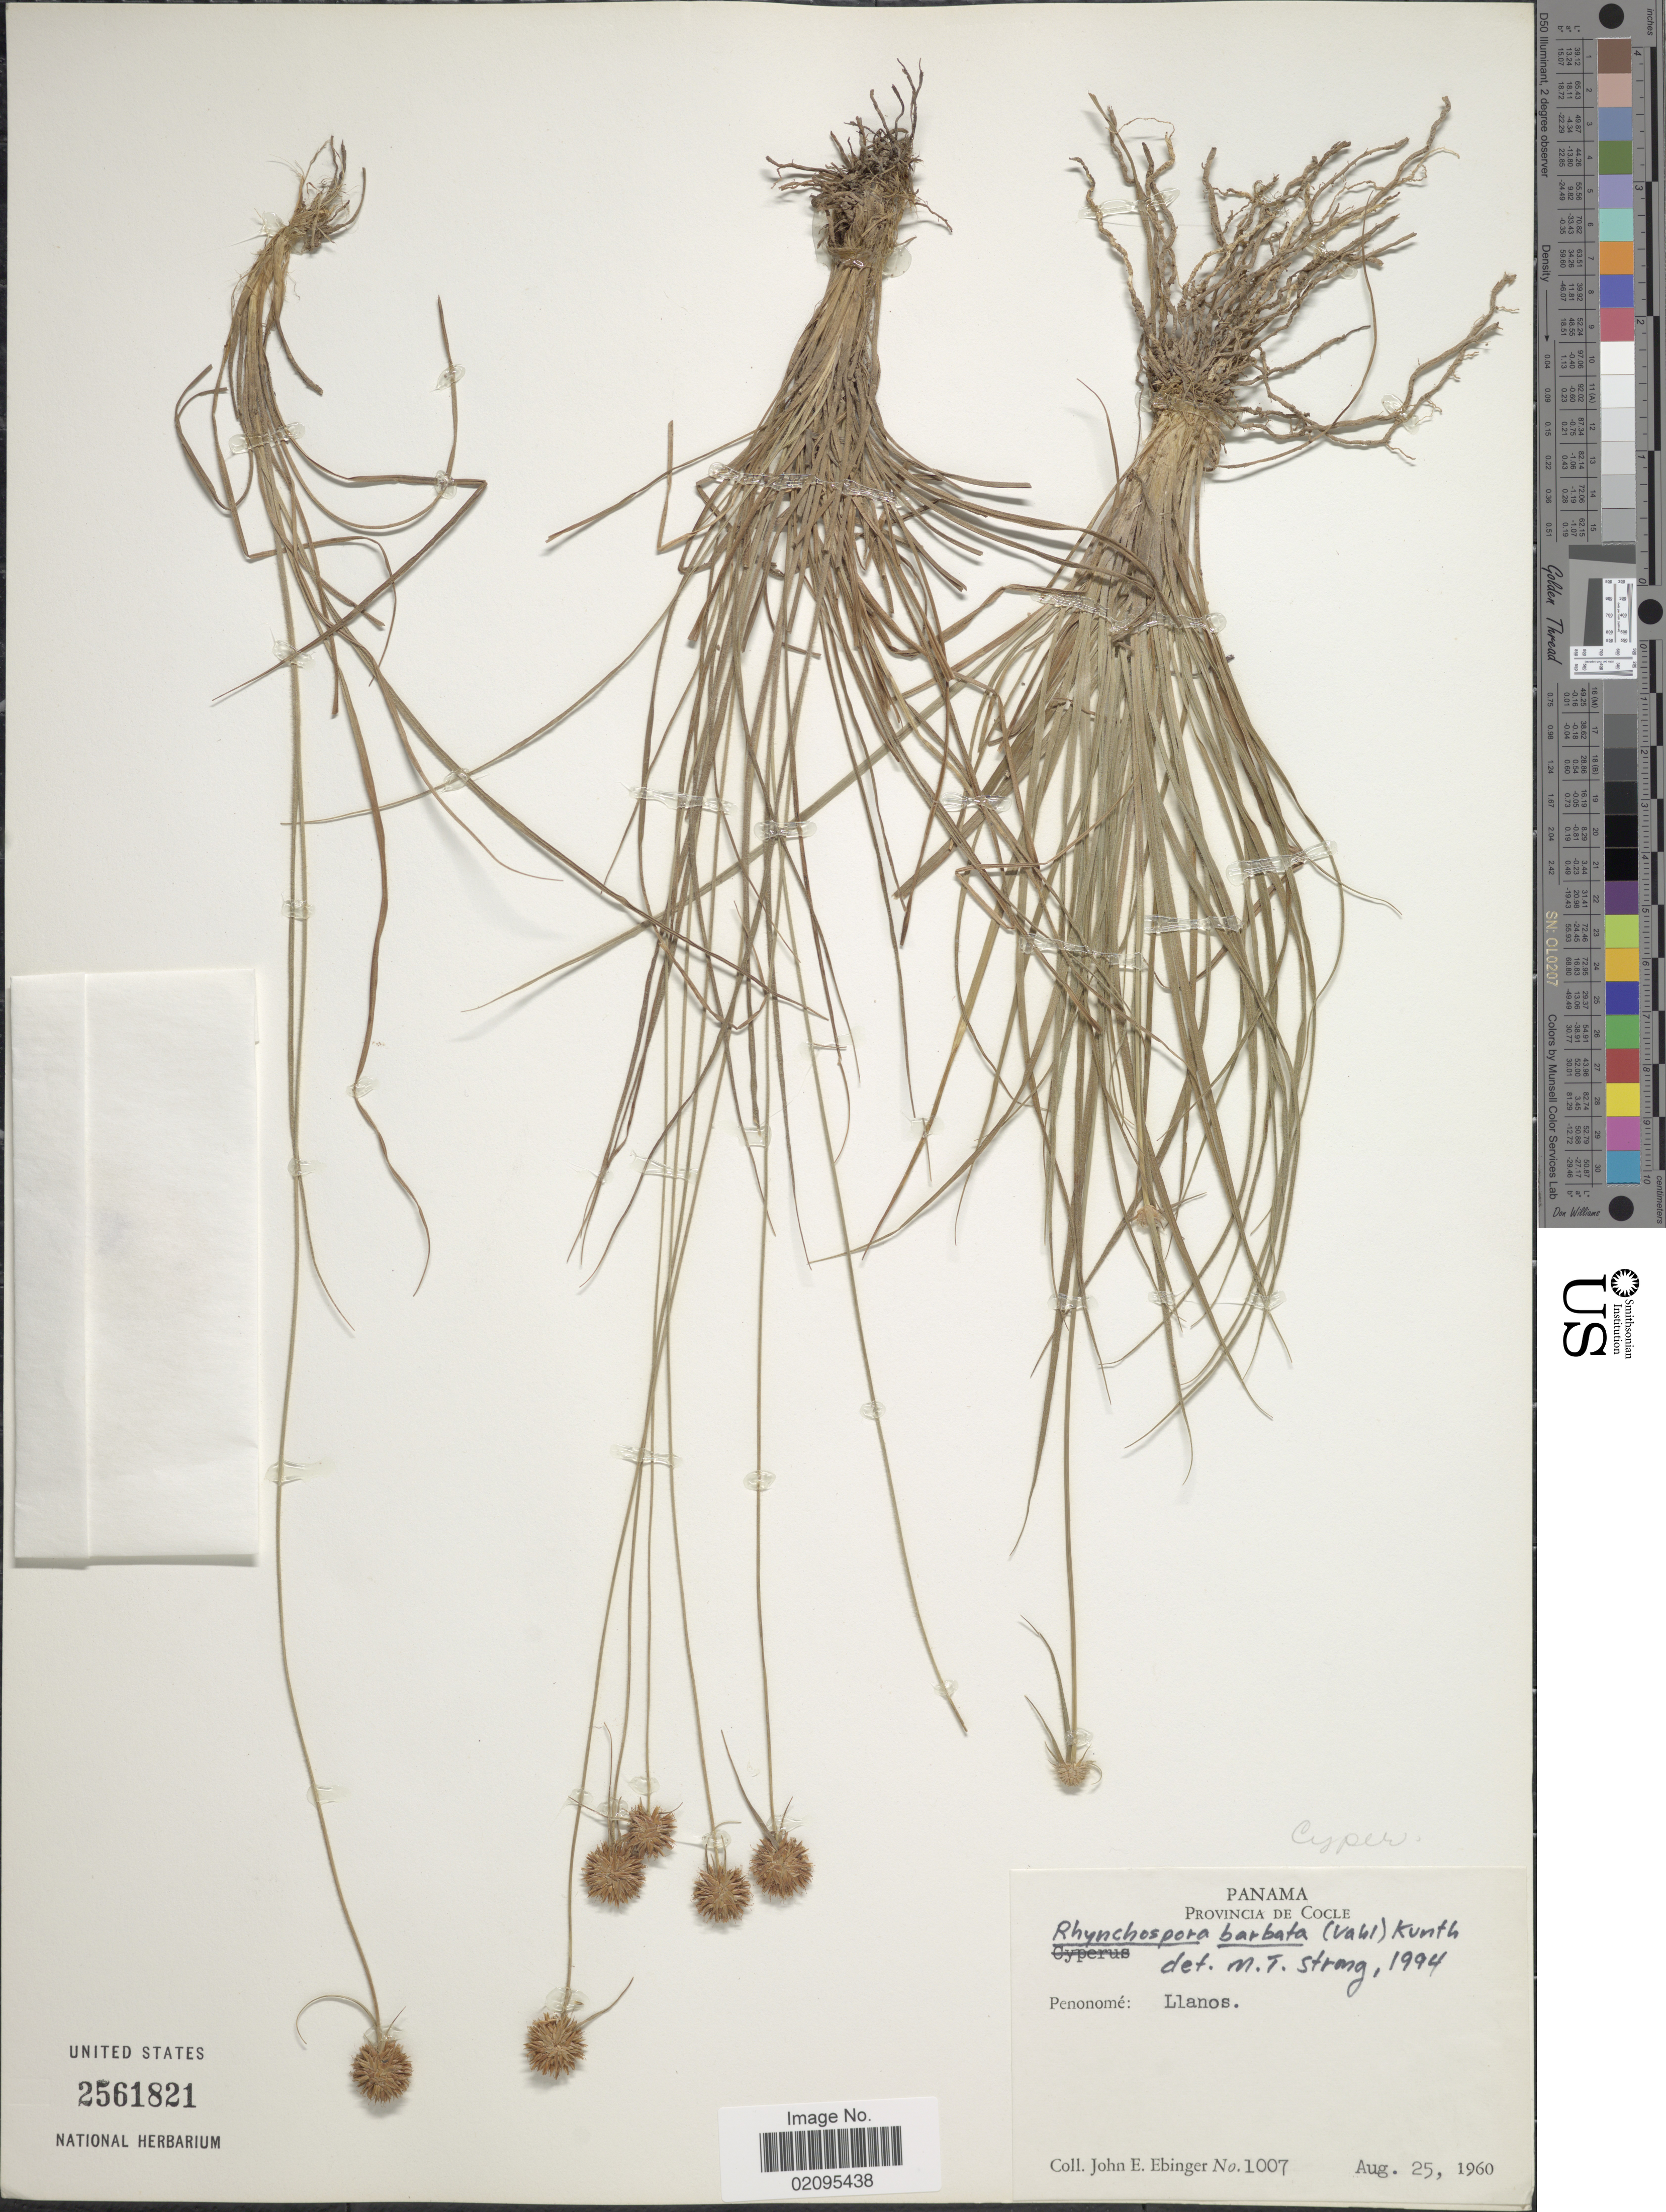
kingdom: Plantae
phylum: Tracheophyta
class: Liliopsida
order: Poales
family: Cyperaceae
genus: Rhynchospora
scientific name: Rhynchospora barbata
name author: (Vahl) Kunth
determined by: Alves, K.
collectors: J. Ebinger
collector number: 1007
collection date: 1960-08-25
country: Panama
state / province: Coclé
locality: Penonome: Llanos.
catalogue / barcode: US 2561821